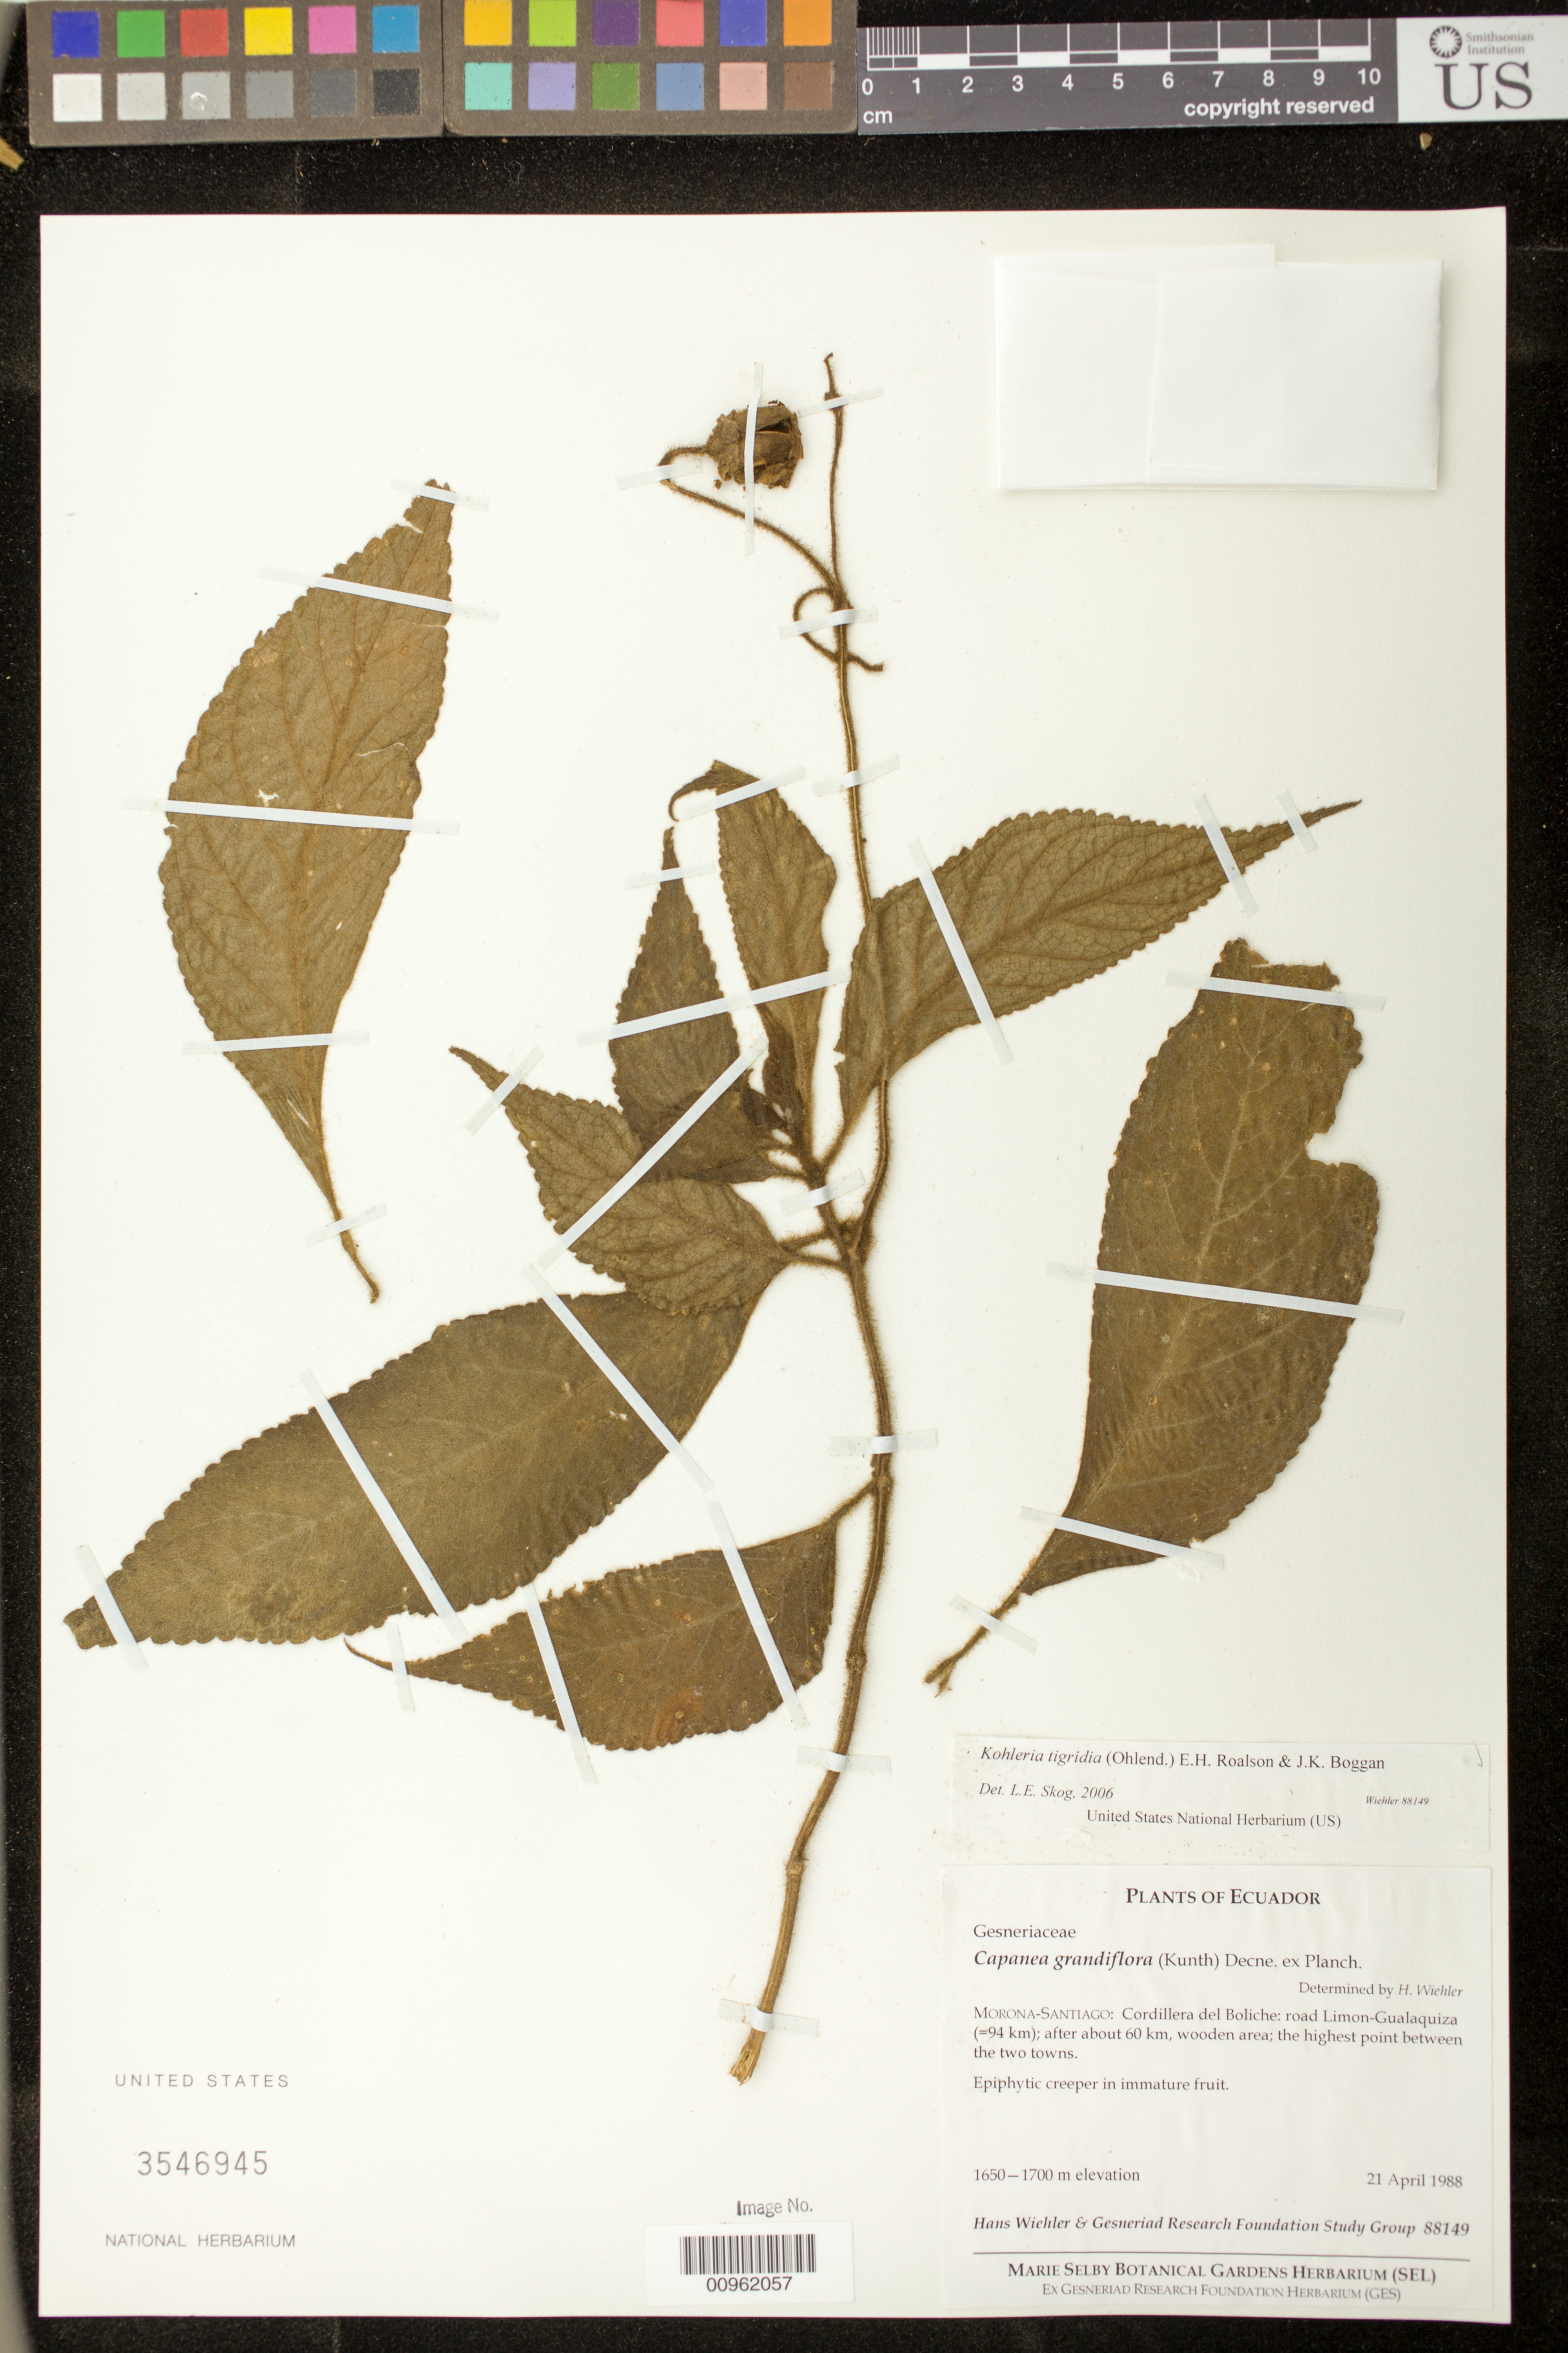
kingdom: Plantae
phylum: Tracheophyta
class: Magnoliopsida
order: Lamiales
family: Gesneriaceae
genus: Kohleria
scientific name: Kohleria tigridia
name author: (Ohlend.) Roalson & Boggan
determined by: Skog, Laurence E.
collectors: H. J. Wiehler & GRF Study Group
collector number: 88149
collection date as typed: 21 Apr 1988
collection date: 1988-04-21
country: Ecuador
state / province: Morona-Santiago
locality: Morona-Santiago: Cordillera del Boliche, road Limon-Gualaquiza (=94 km); after about 60 km, wooden area; the highest point between the two towns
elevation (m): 1650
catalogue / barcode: US 3546945